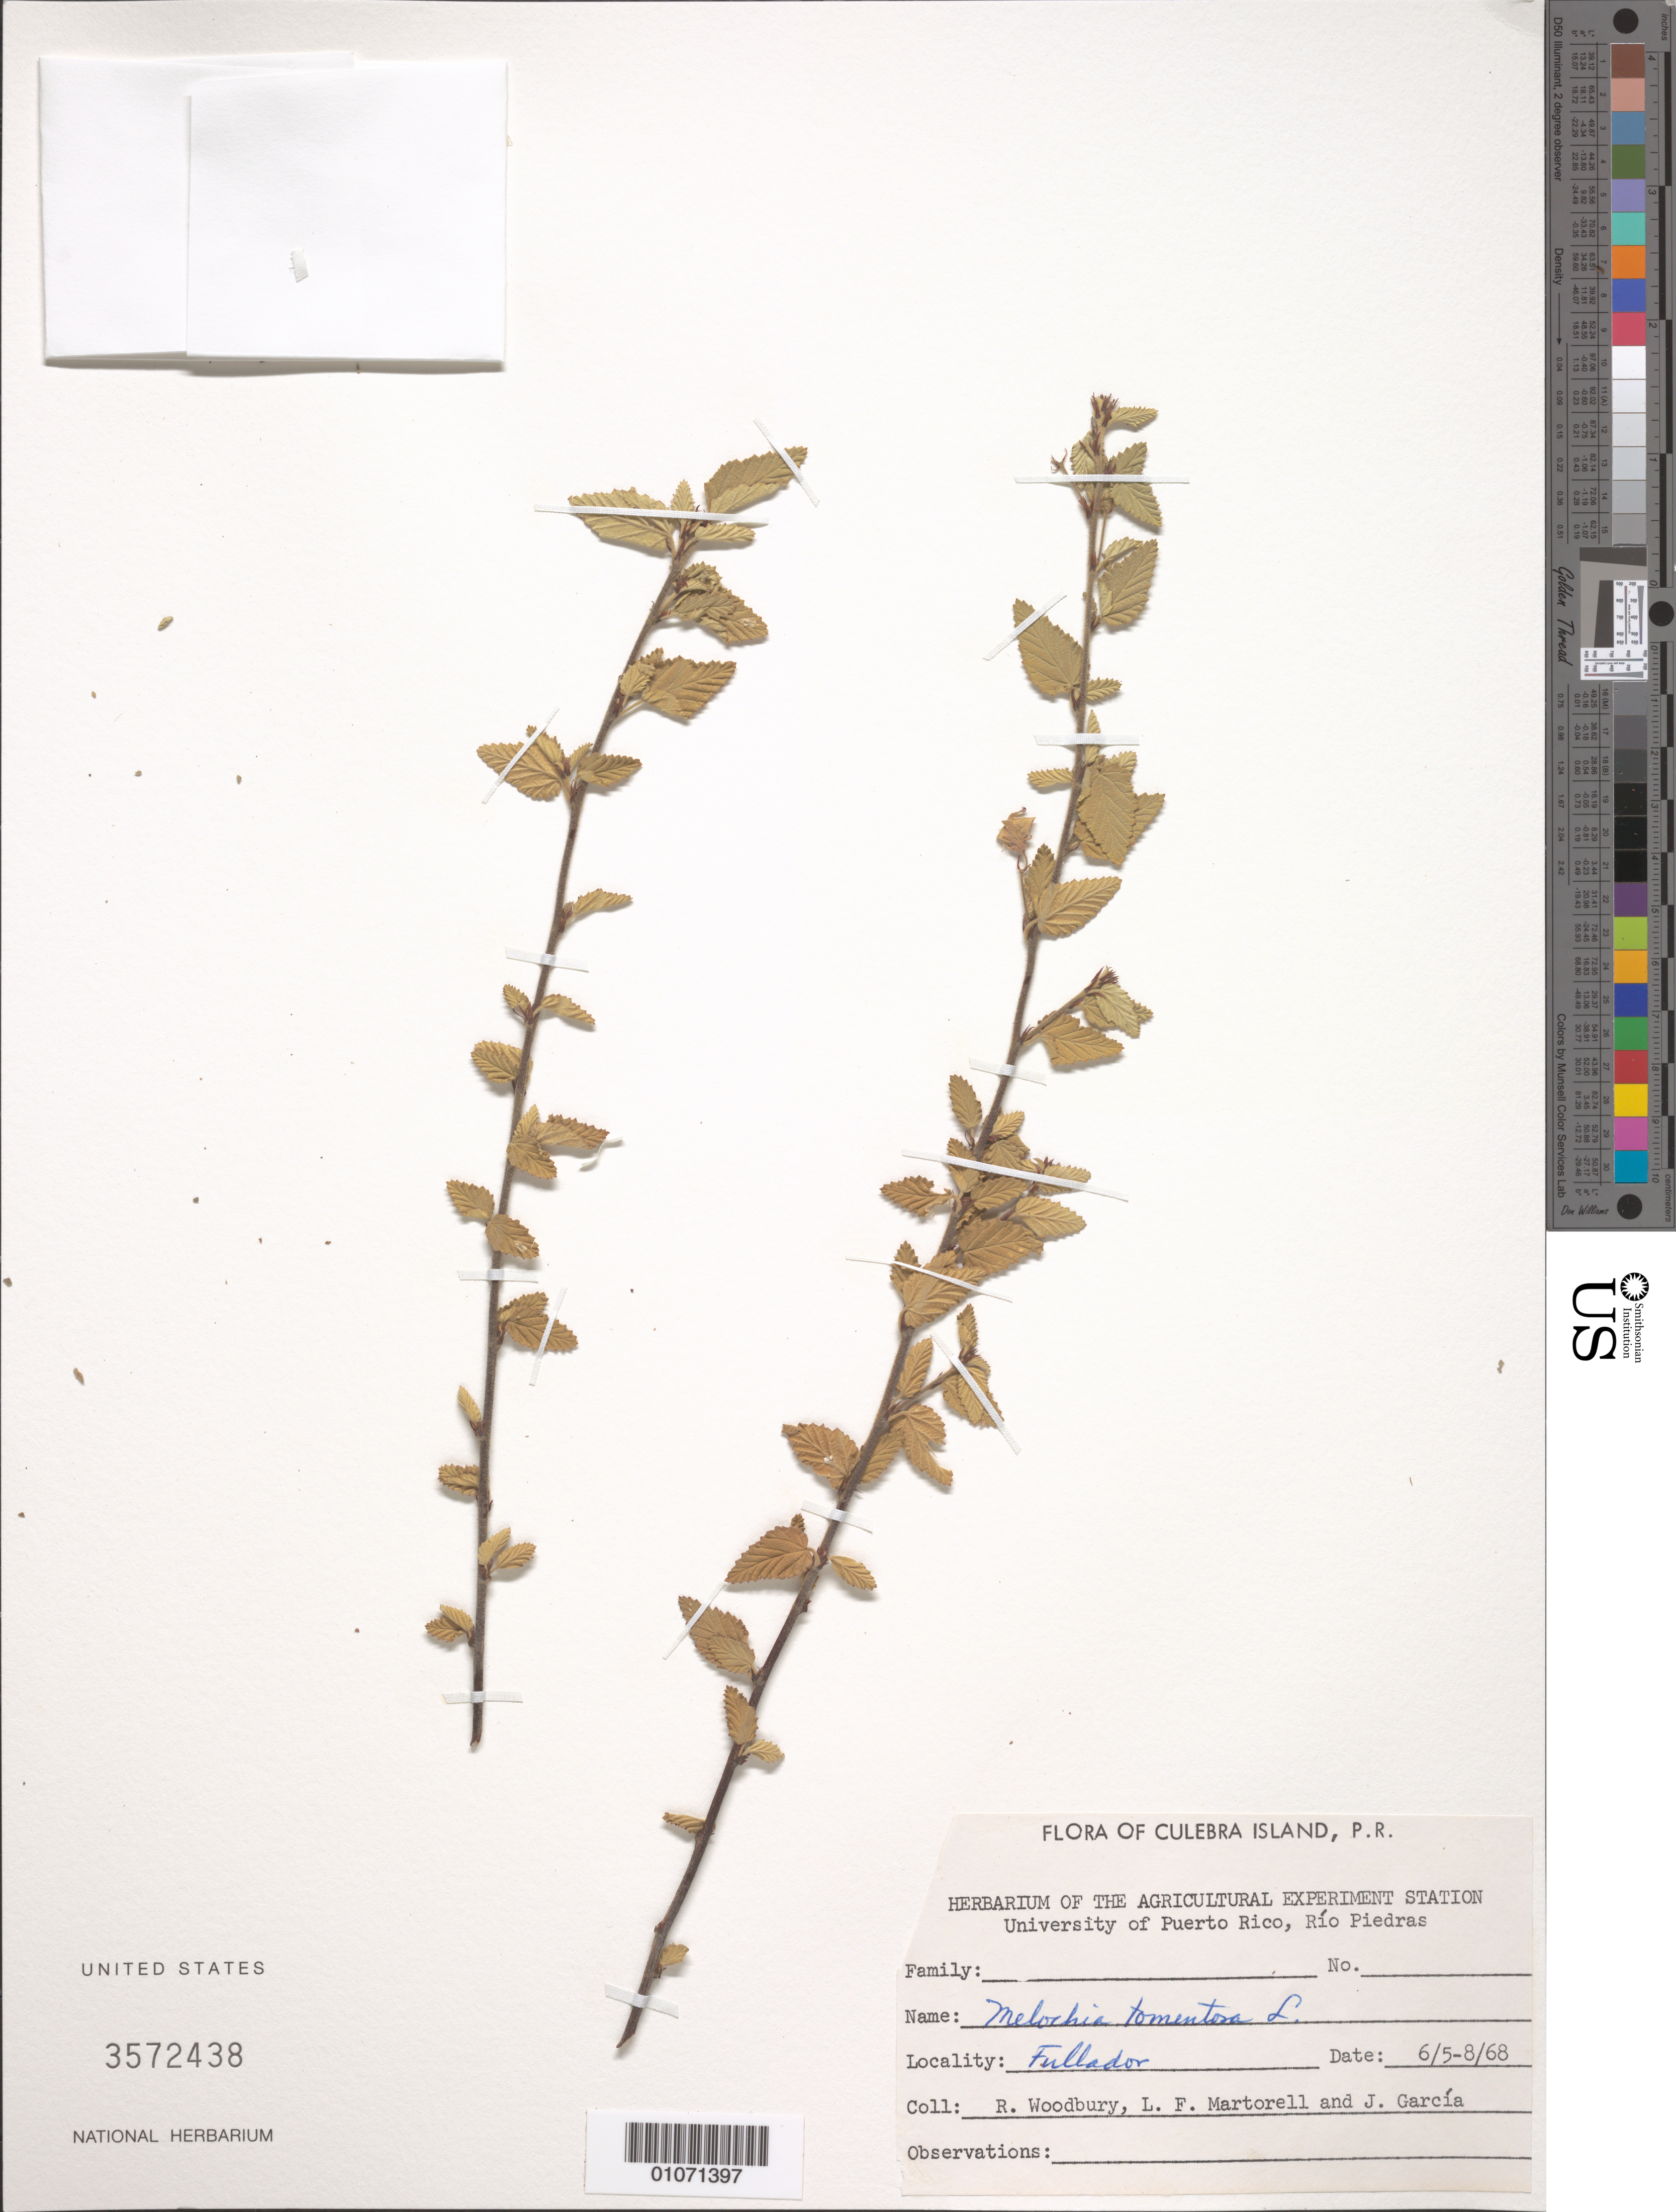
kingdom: Plantae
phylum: Tracheophyta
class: Magnoliopsida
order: Malvales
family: Malvaceae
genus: Melochia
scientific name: Melochia tomentosa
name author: L.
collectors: R. O. Woodbury, L. Martorell & J. García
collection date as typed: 05 Jun 1968 to 08 Jun 1968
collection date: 1968-06-05/1968-06-08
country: Puerto Rico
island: Culebra I.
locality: Fullador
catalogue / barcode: US 3572438